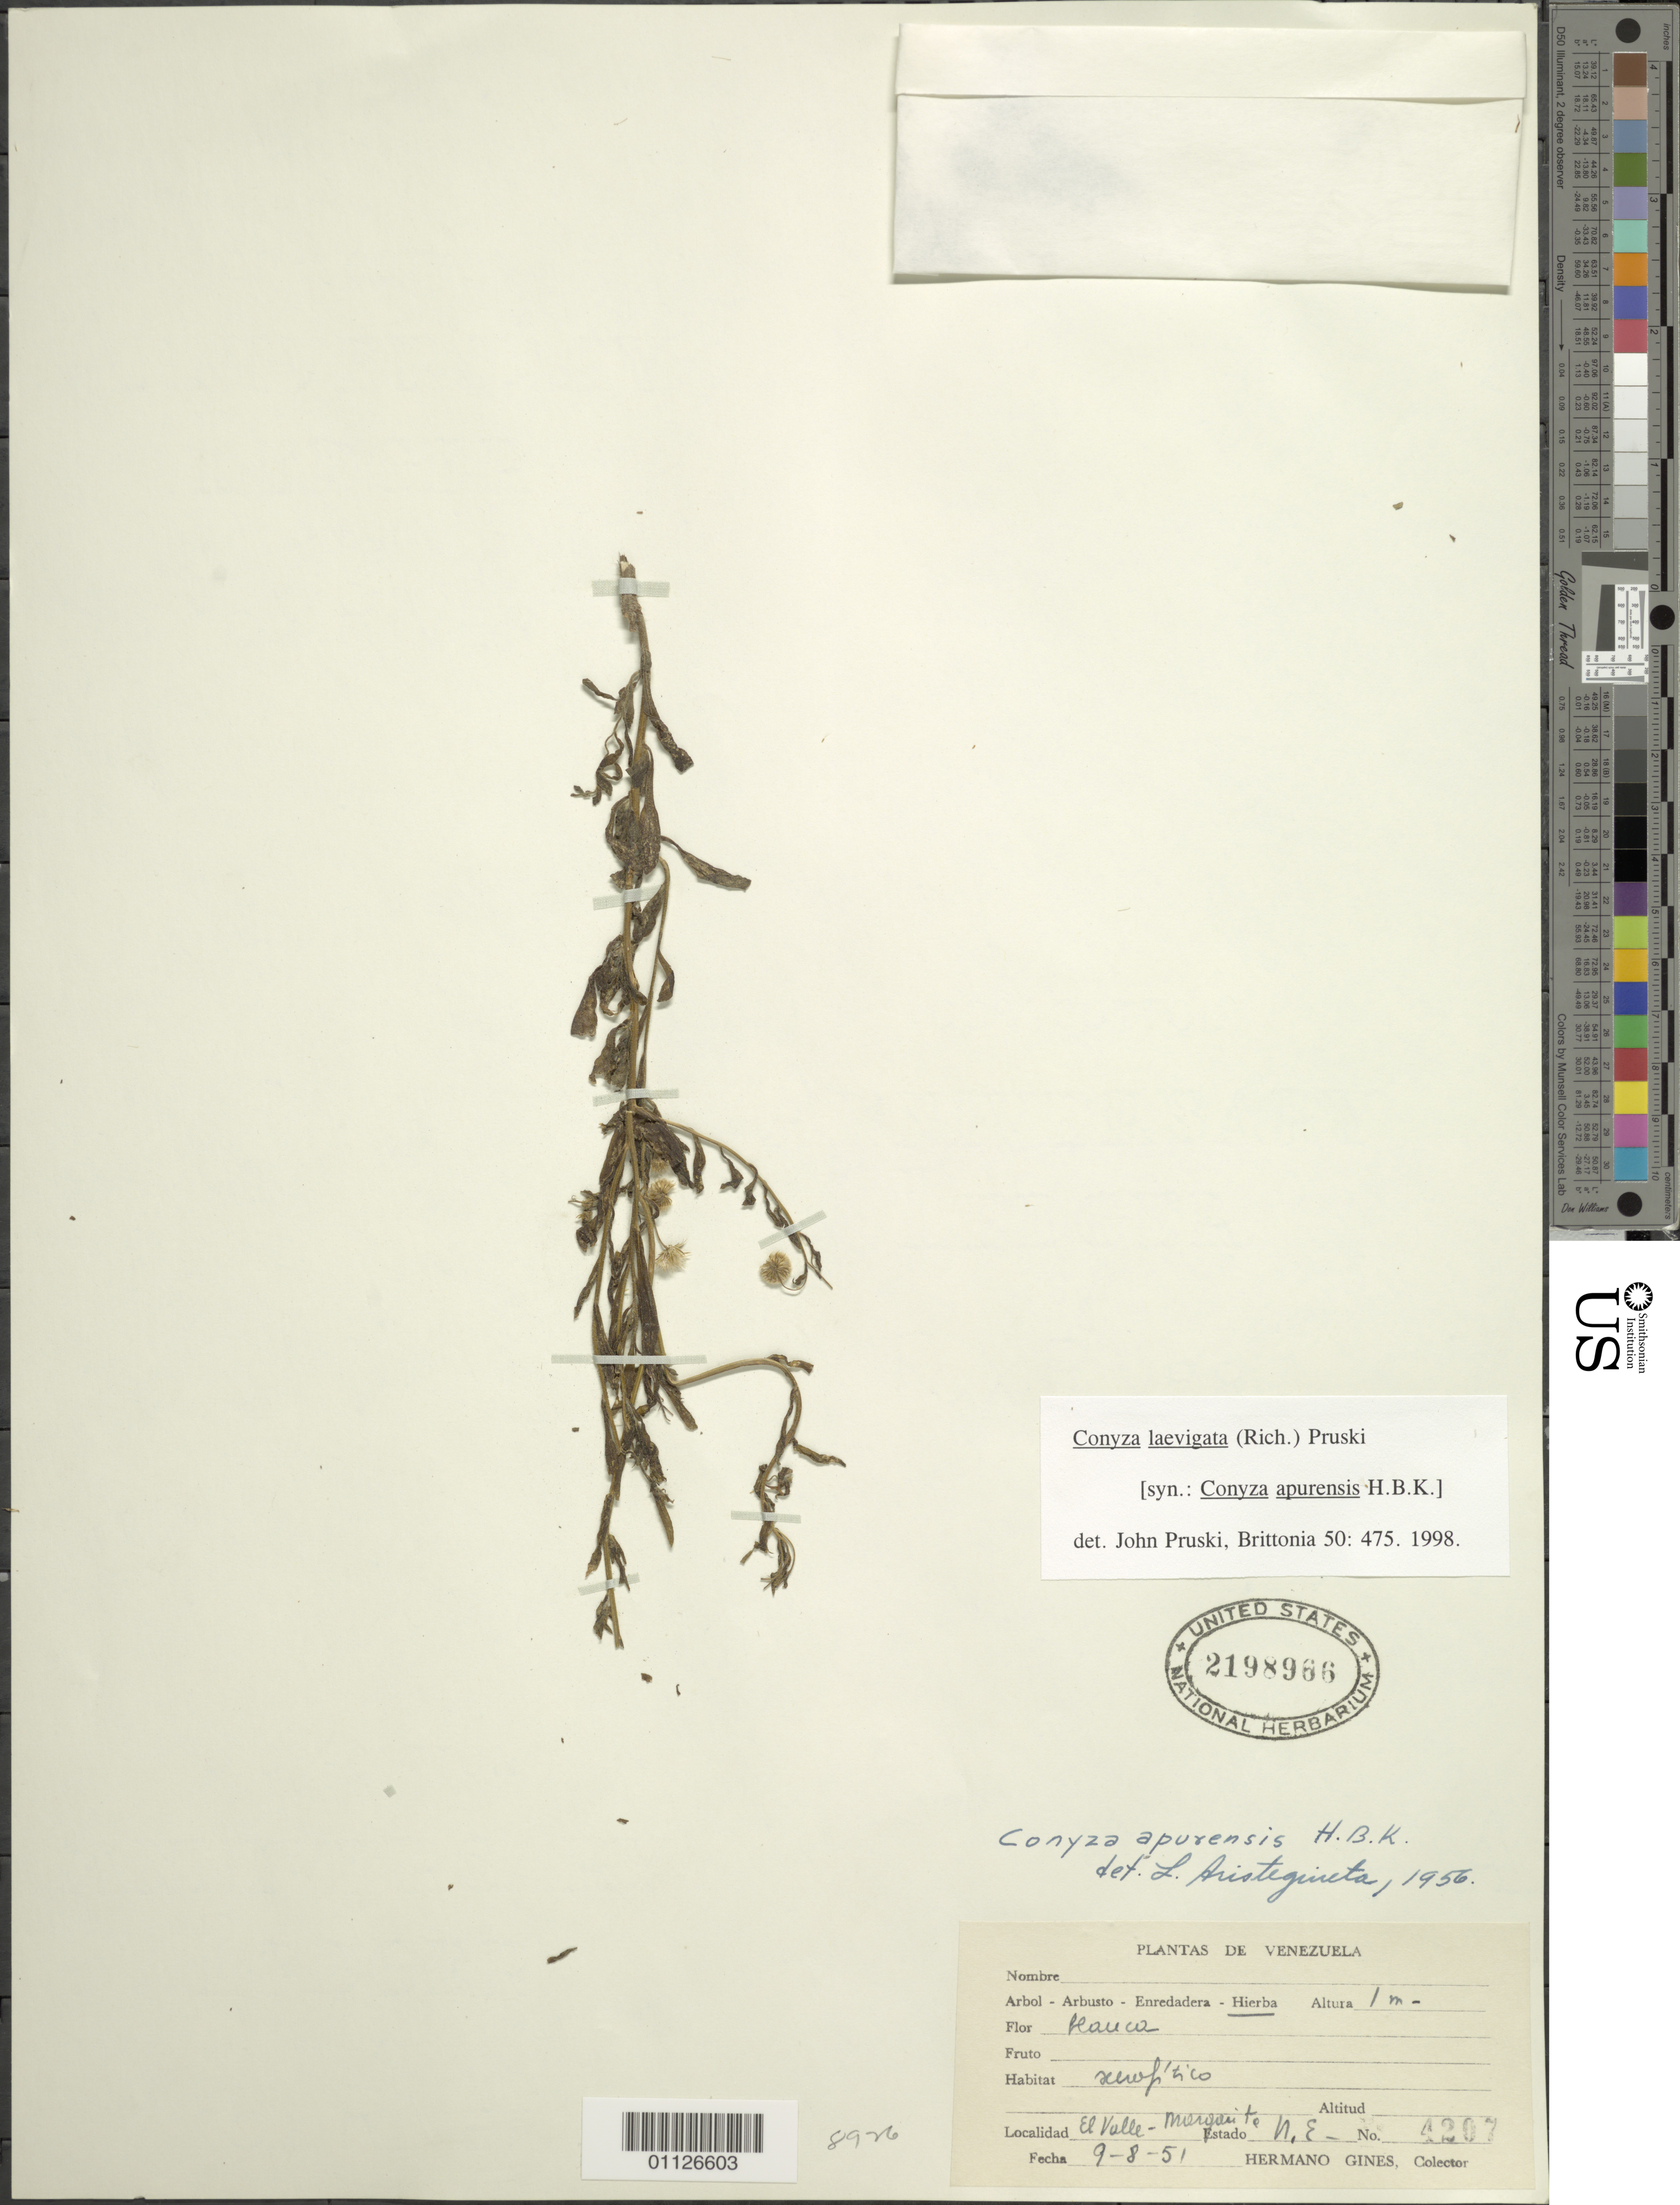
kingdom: Plantae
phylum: Tracheophyta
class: Magnoliopsida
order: Asterales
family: Asteraceae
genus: Conyza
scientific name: Conyza laevigata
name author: (Rich.) Pruski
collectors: Bro. Gines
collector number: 4207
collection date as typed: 09 Aug 1951 to 08 Sep 1951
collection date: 1951-08-09/1951-09-08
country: Venezuela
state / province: Nueva Esparta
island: Margarita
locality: El Valle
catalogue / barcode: US 2198966